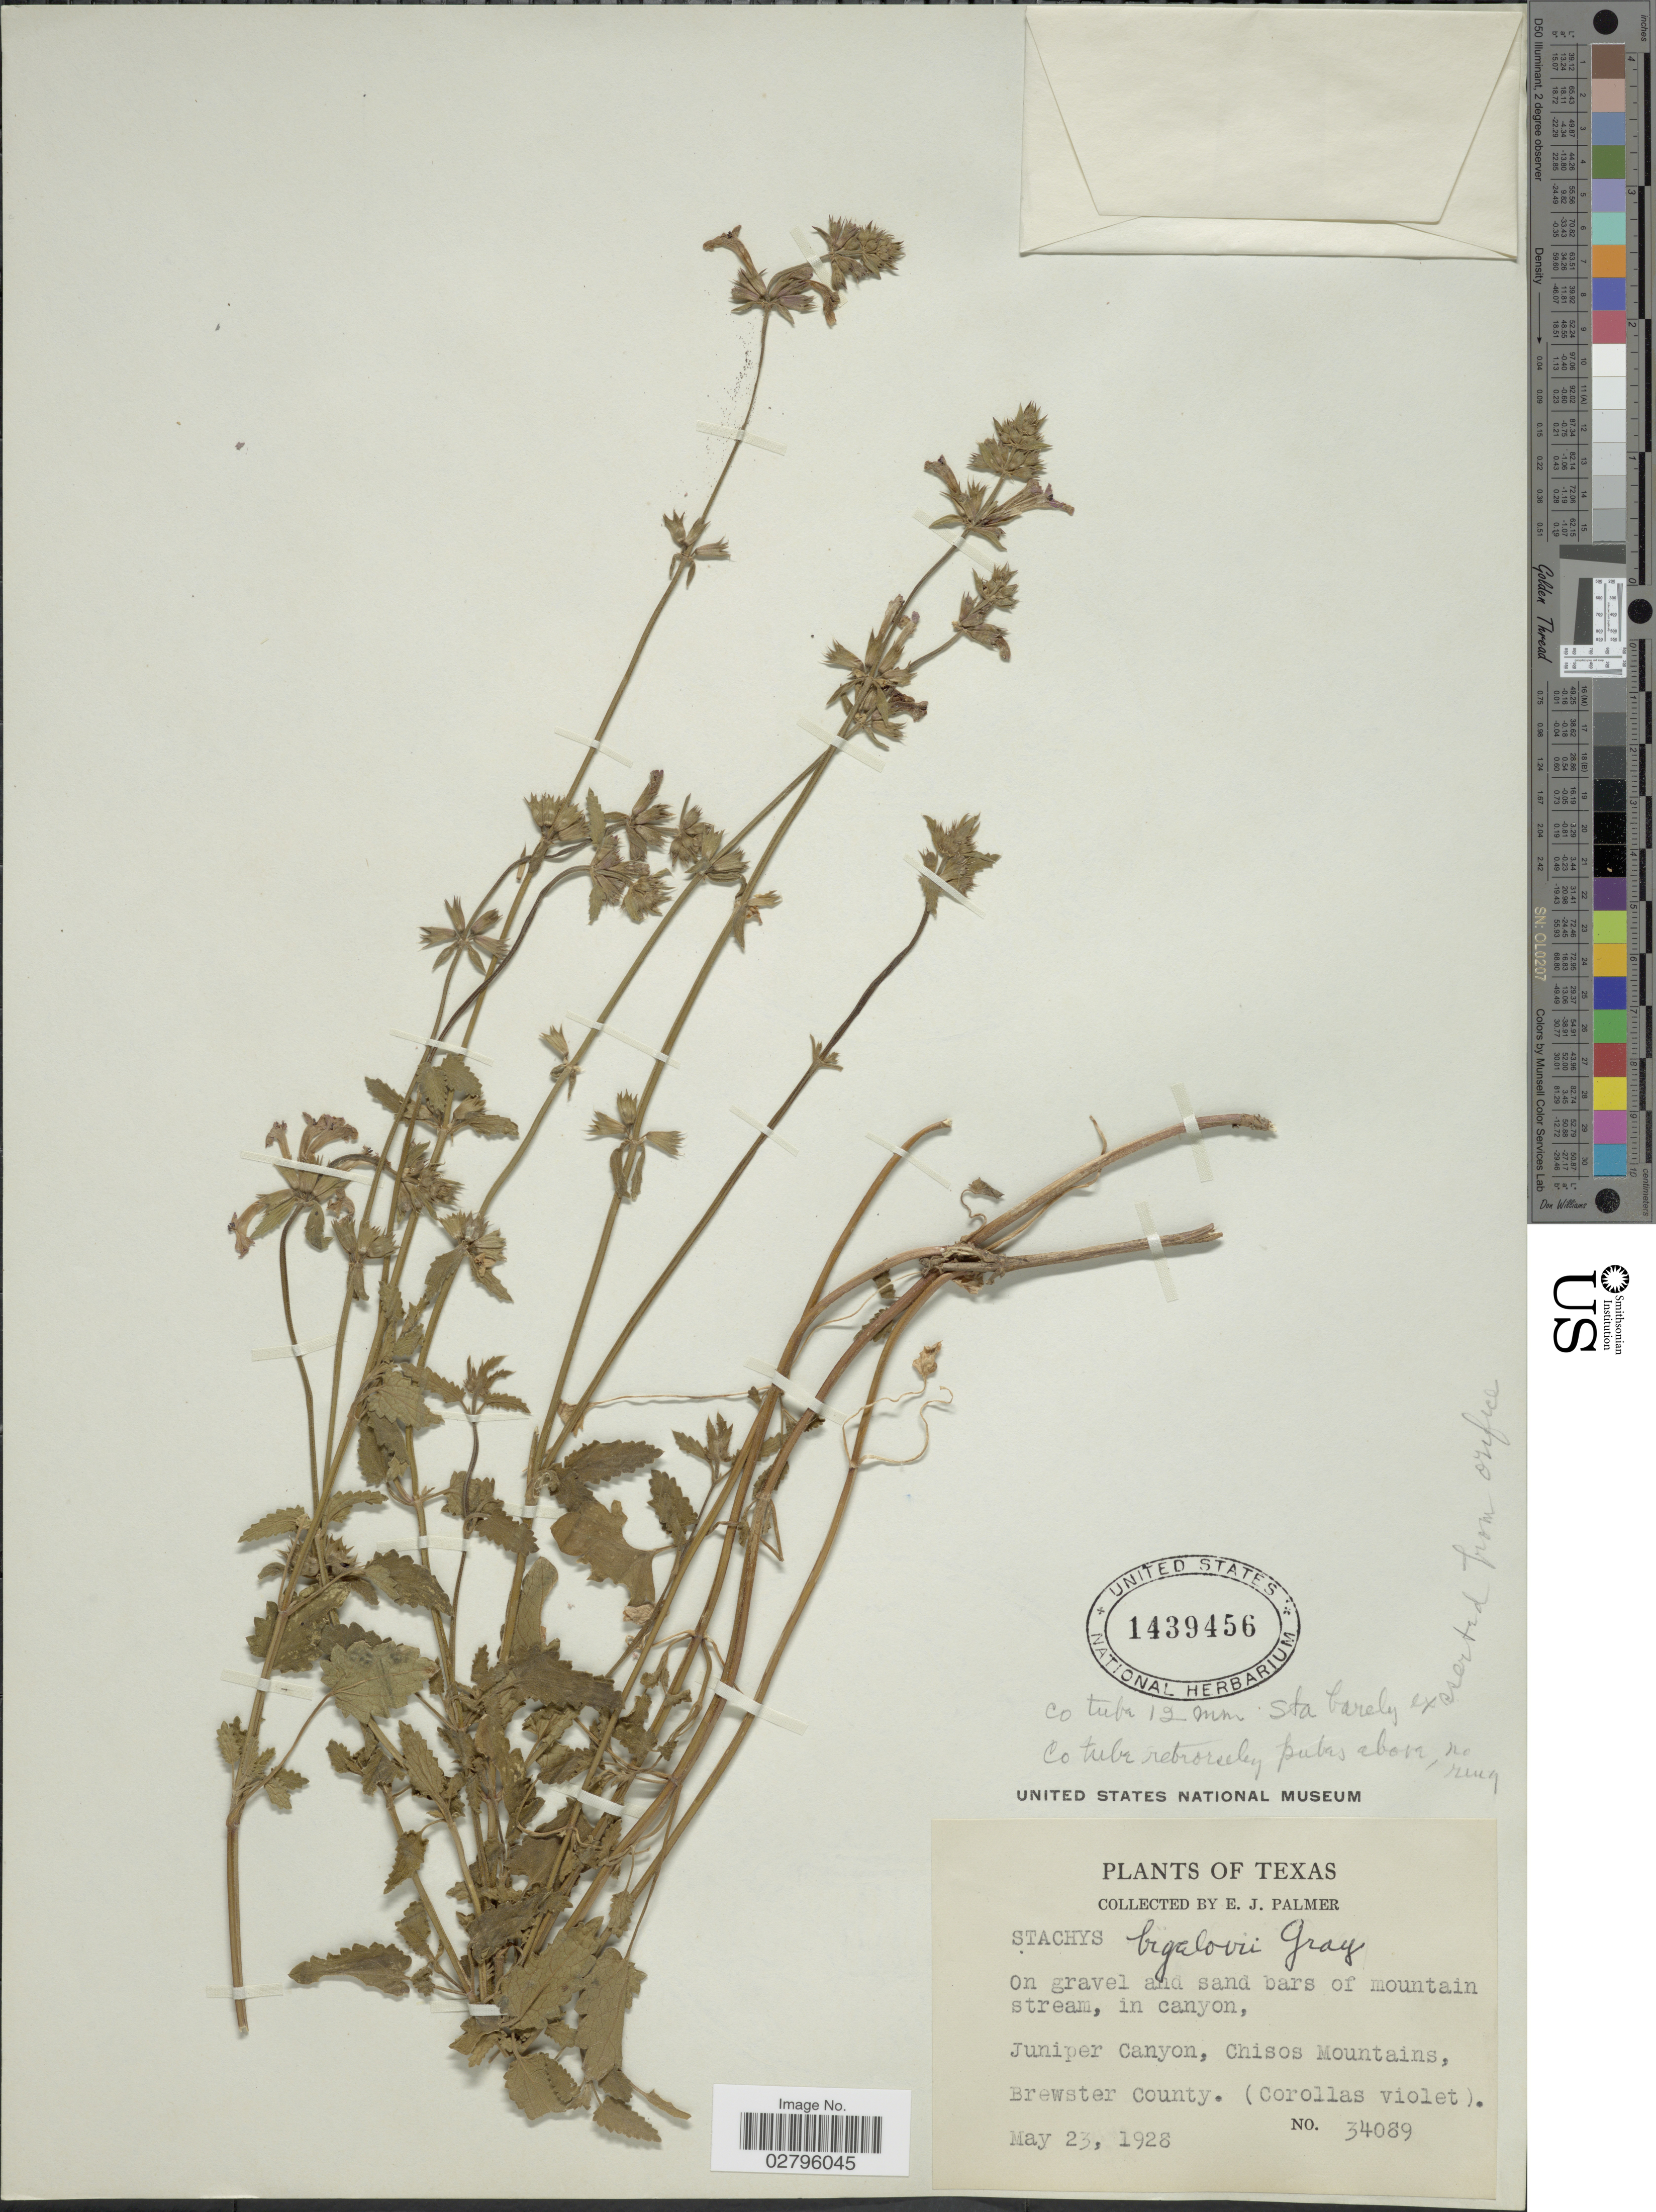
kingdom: Plantae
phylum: Tracheophyta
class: Magnoliopsida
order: Lamiales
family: Lamiaceae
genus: Stachys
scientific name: Stachys bigelovii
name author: A. Gray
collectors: E. J. Palmer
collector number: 34089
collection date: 1928-05-23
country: United States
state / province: Texas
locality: Juniper Canyon, Chisos Mountains, Brewster County.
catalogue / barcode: US 1439456